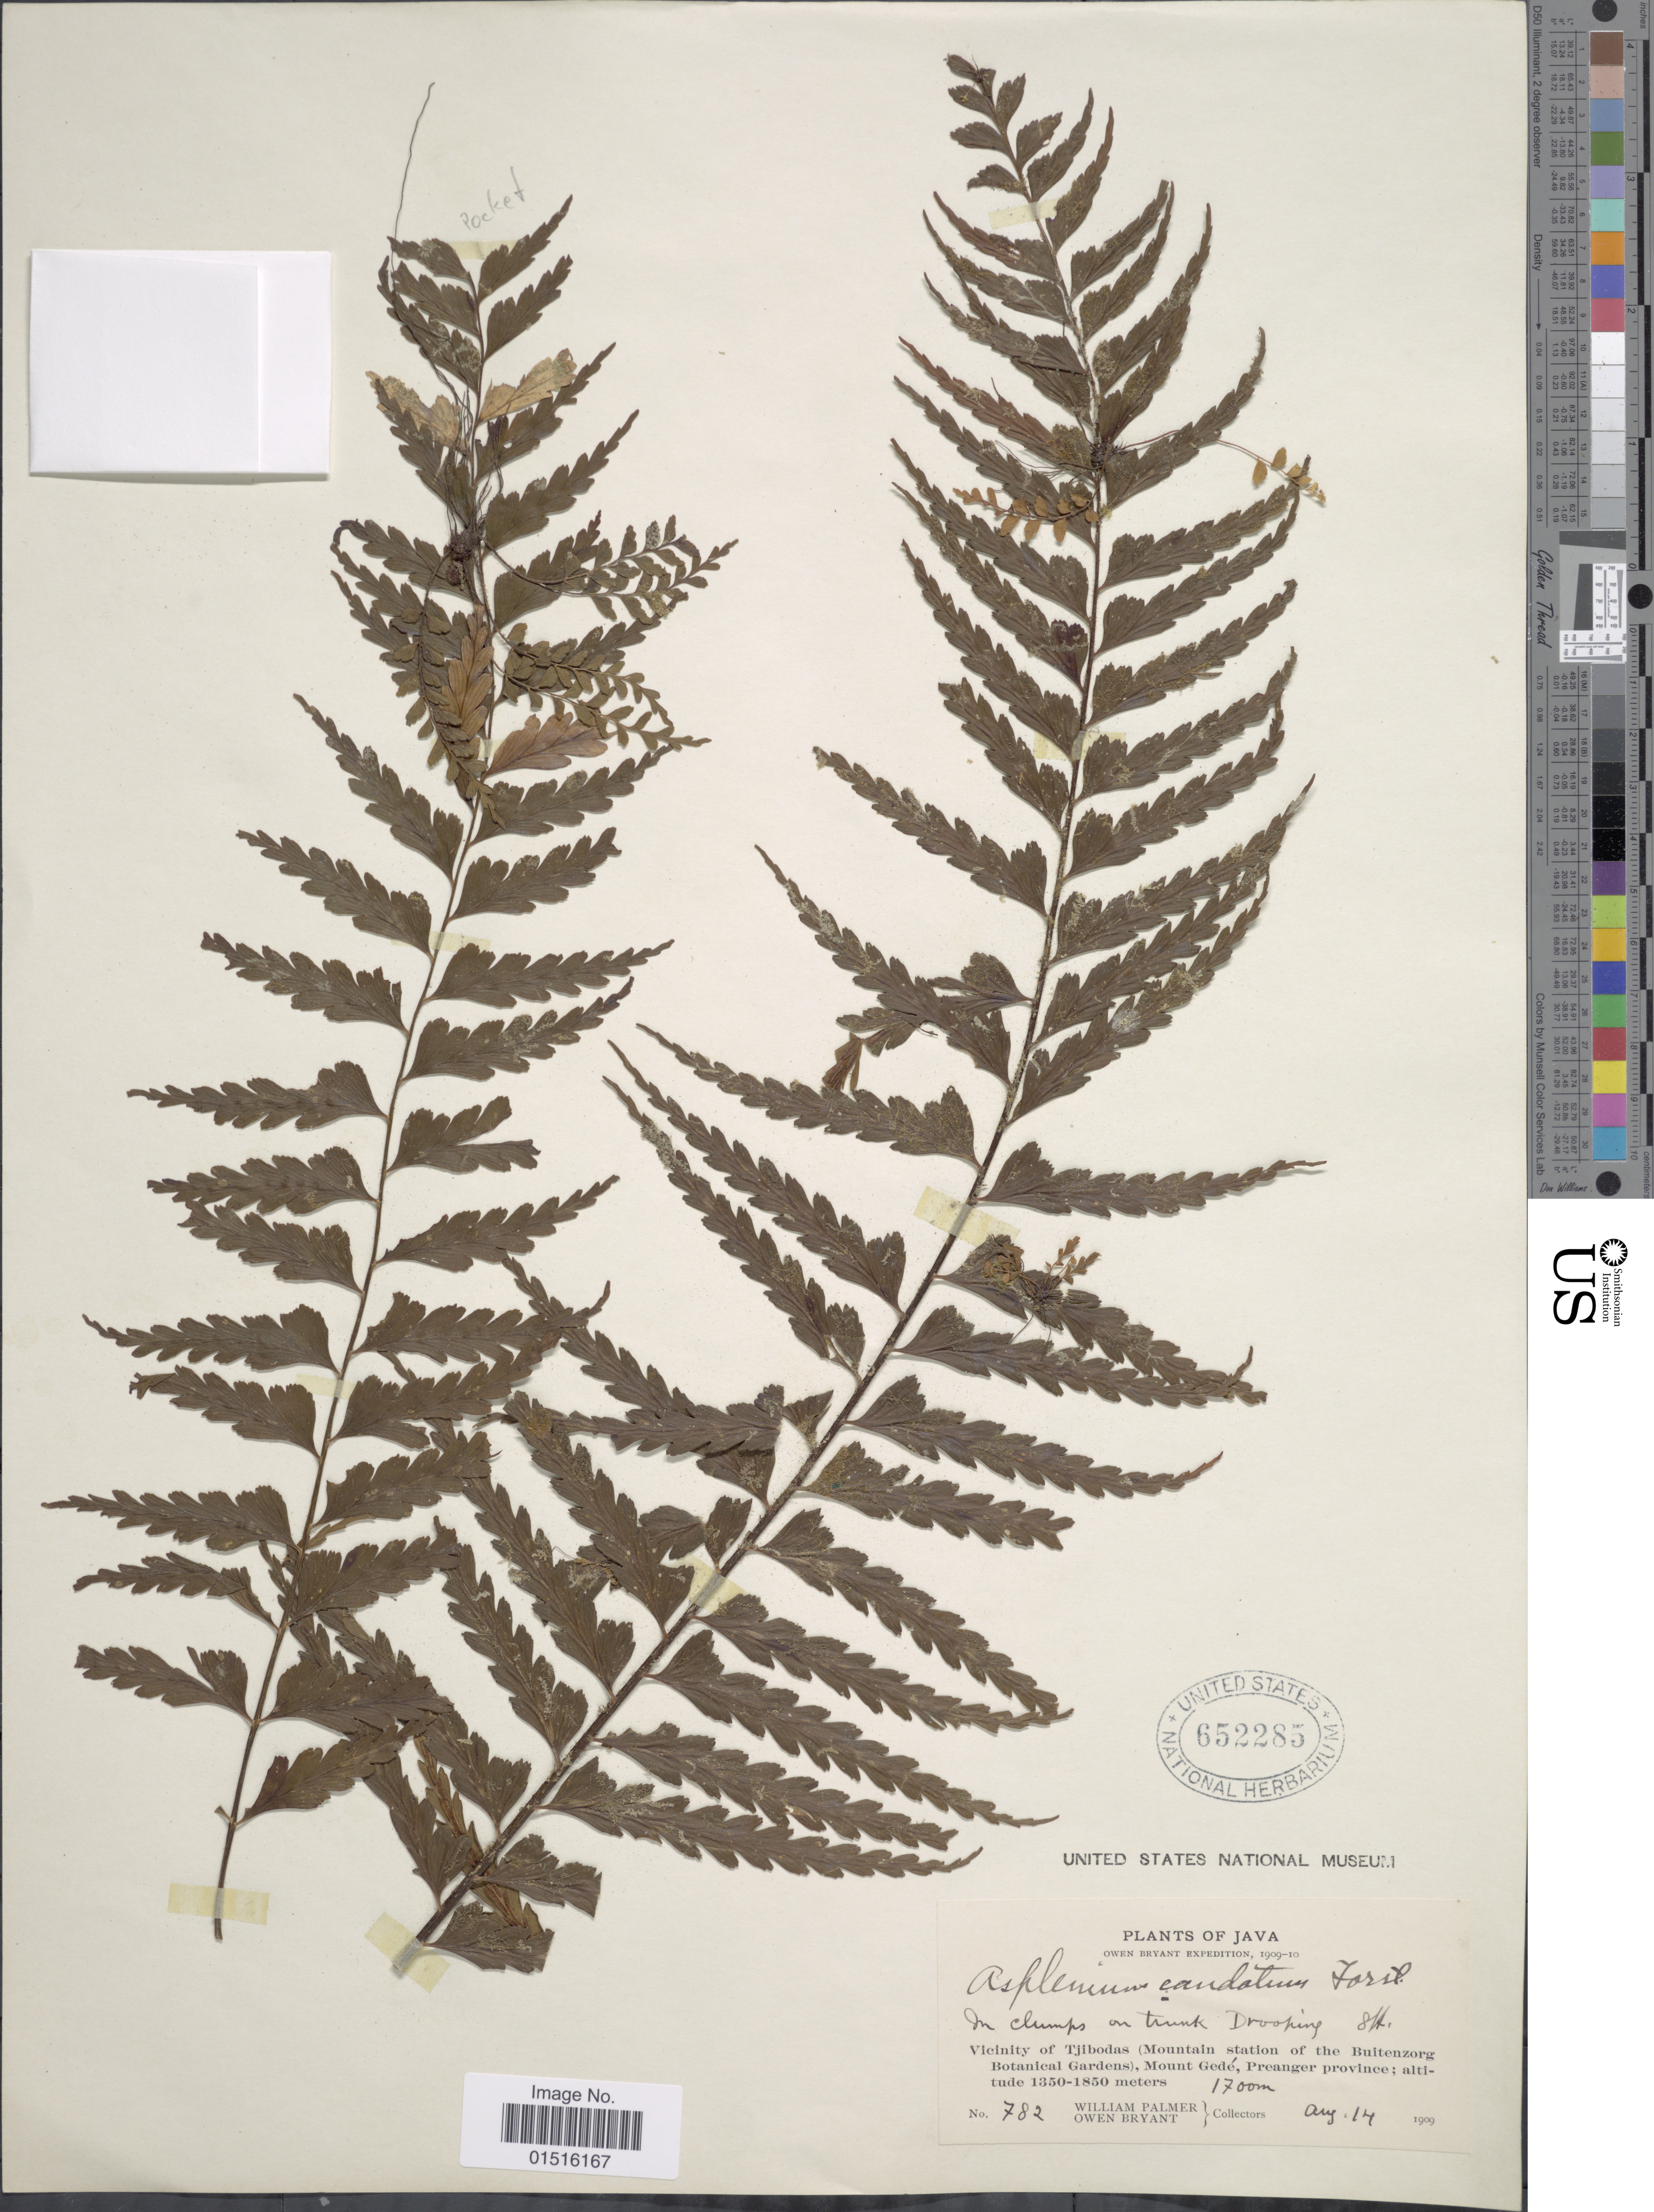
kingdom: Plantae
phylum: Tracheophyta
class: Polypodiopsida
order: Polypodiales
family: Aspleniaceae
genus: Asplenium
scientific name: Asplenium truncatum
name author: Blume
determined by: Salgado, A. E.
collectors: W. Palmer & O. Bryant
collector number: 782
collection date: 1909-08-14/1910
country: Indonesia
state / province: Java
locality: Vicinity of Tjibodas (Mountain station of the Buitenzorg Botanical Gardens), Mount Gede, Preanger province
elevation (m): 1700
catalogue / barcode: US 652285